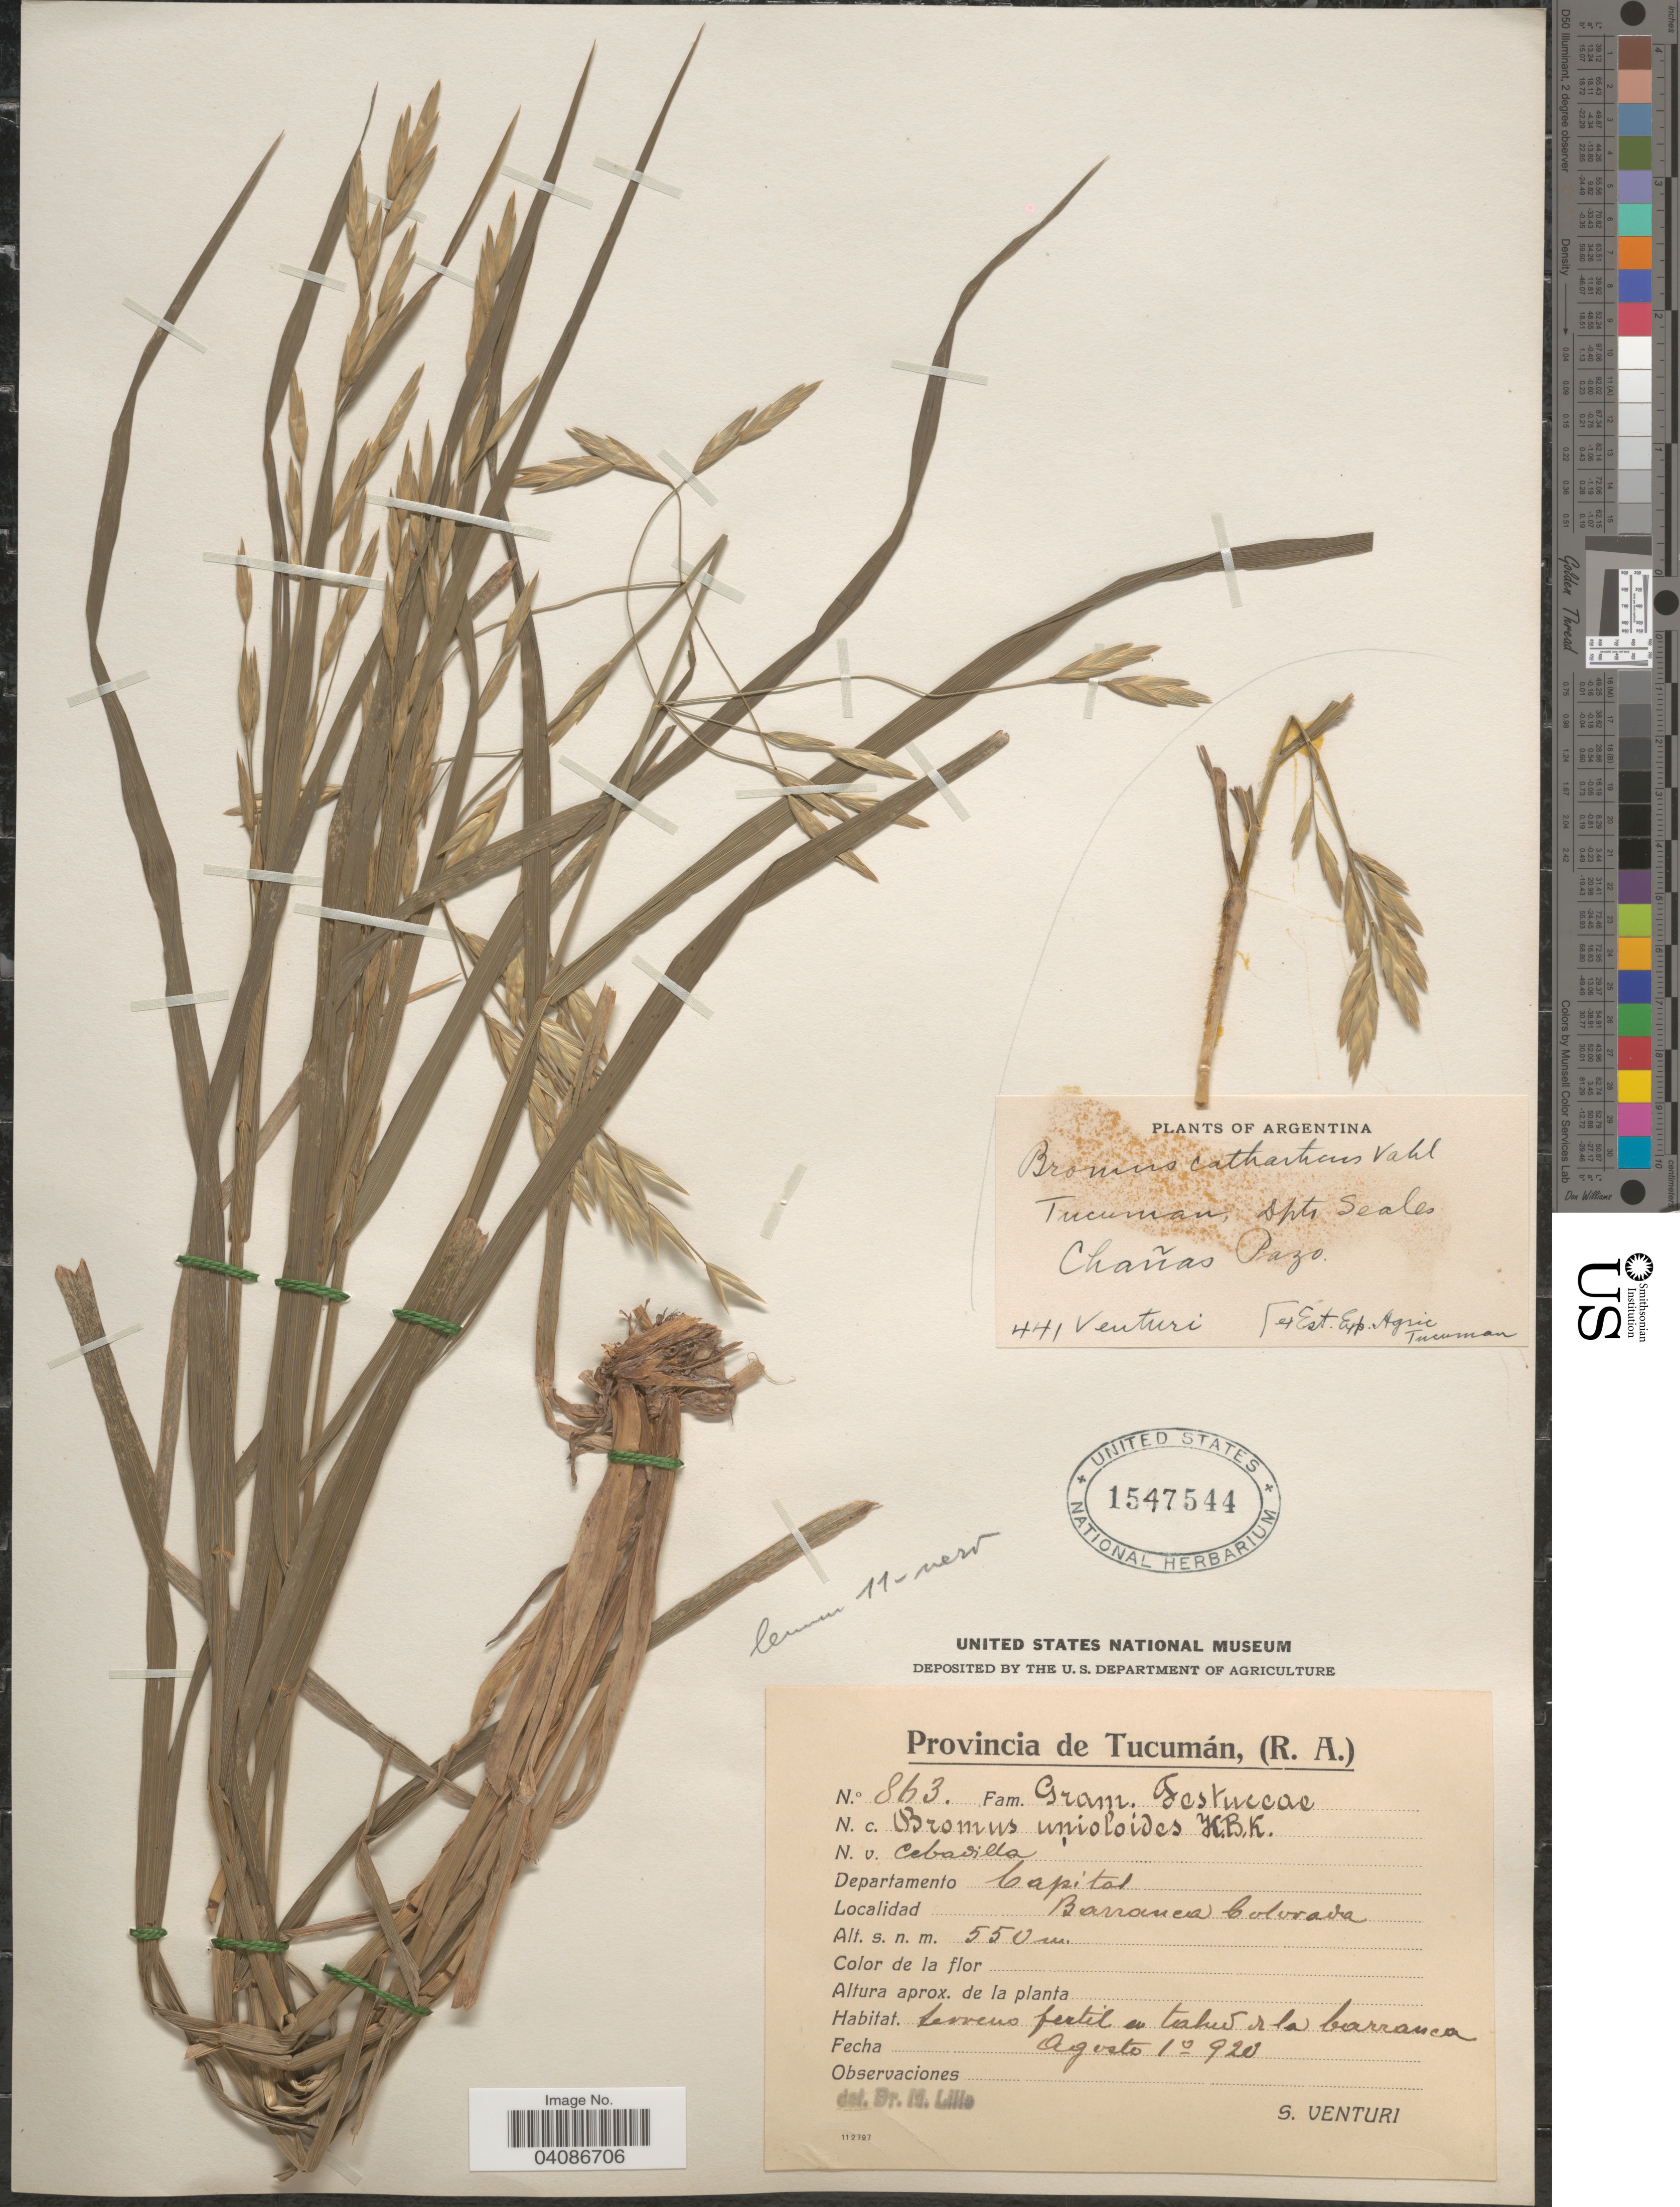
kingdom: Plantae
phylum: Tracheophyta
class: Liliopsida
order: Poales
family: Poaceae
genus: Bromus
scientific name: Bromus catharticus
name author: Vahl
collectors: S. Venturi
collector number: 863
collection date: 1920-08-01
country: Argentina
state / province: Tucuman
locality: Departamento Capital. Barranca Colorada.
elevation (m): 550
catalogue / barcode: US 1547544